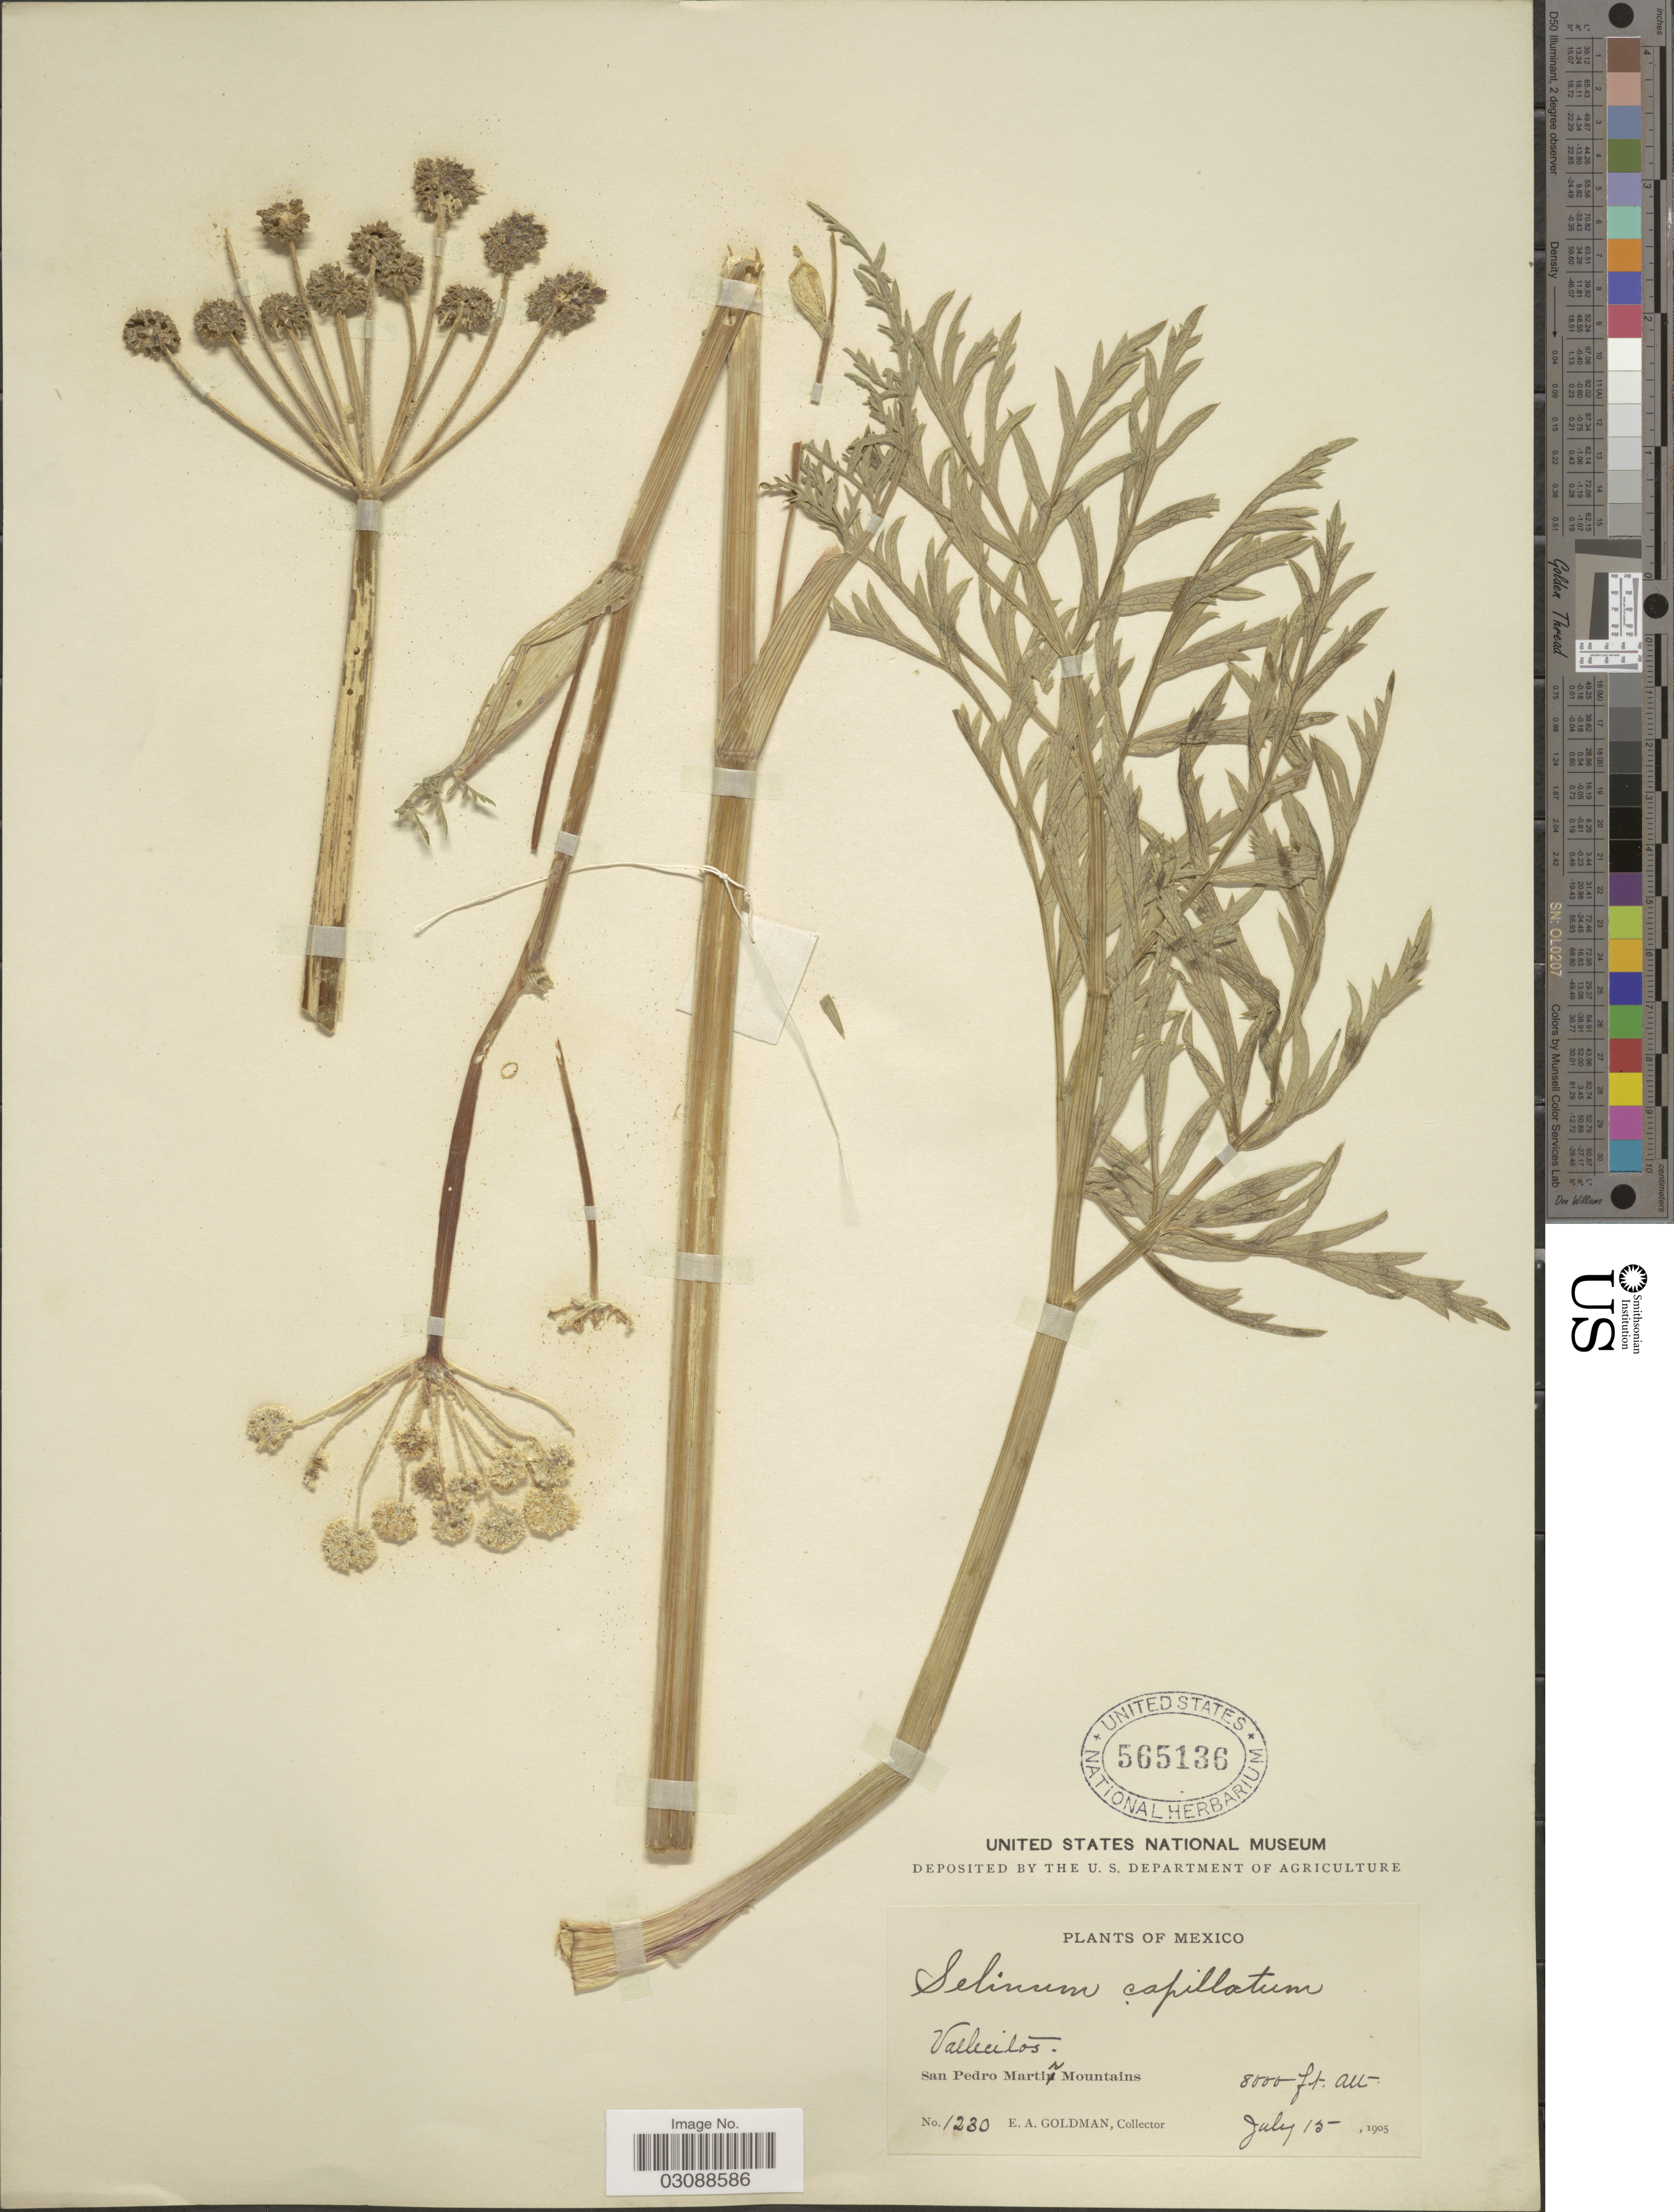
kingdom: Plantae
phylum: Tracheophyta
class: Magnoliopsida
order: Apiales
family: Apiaceae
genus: Selinum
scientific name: Selinum capitellatum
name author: (A. Gray) Benth. & Hook. f. ex S. Watson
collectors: E. A. Goldman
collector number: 1230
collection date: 1905-07-15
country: Mexico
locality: Vallecitos. San Pedro Martir Mountains.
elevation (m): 2438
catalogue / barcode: US 565136